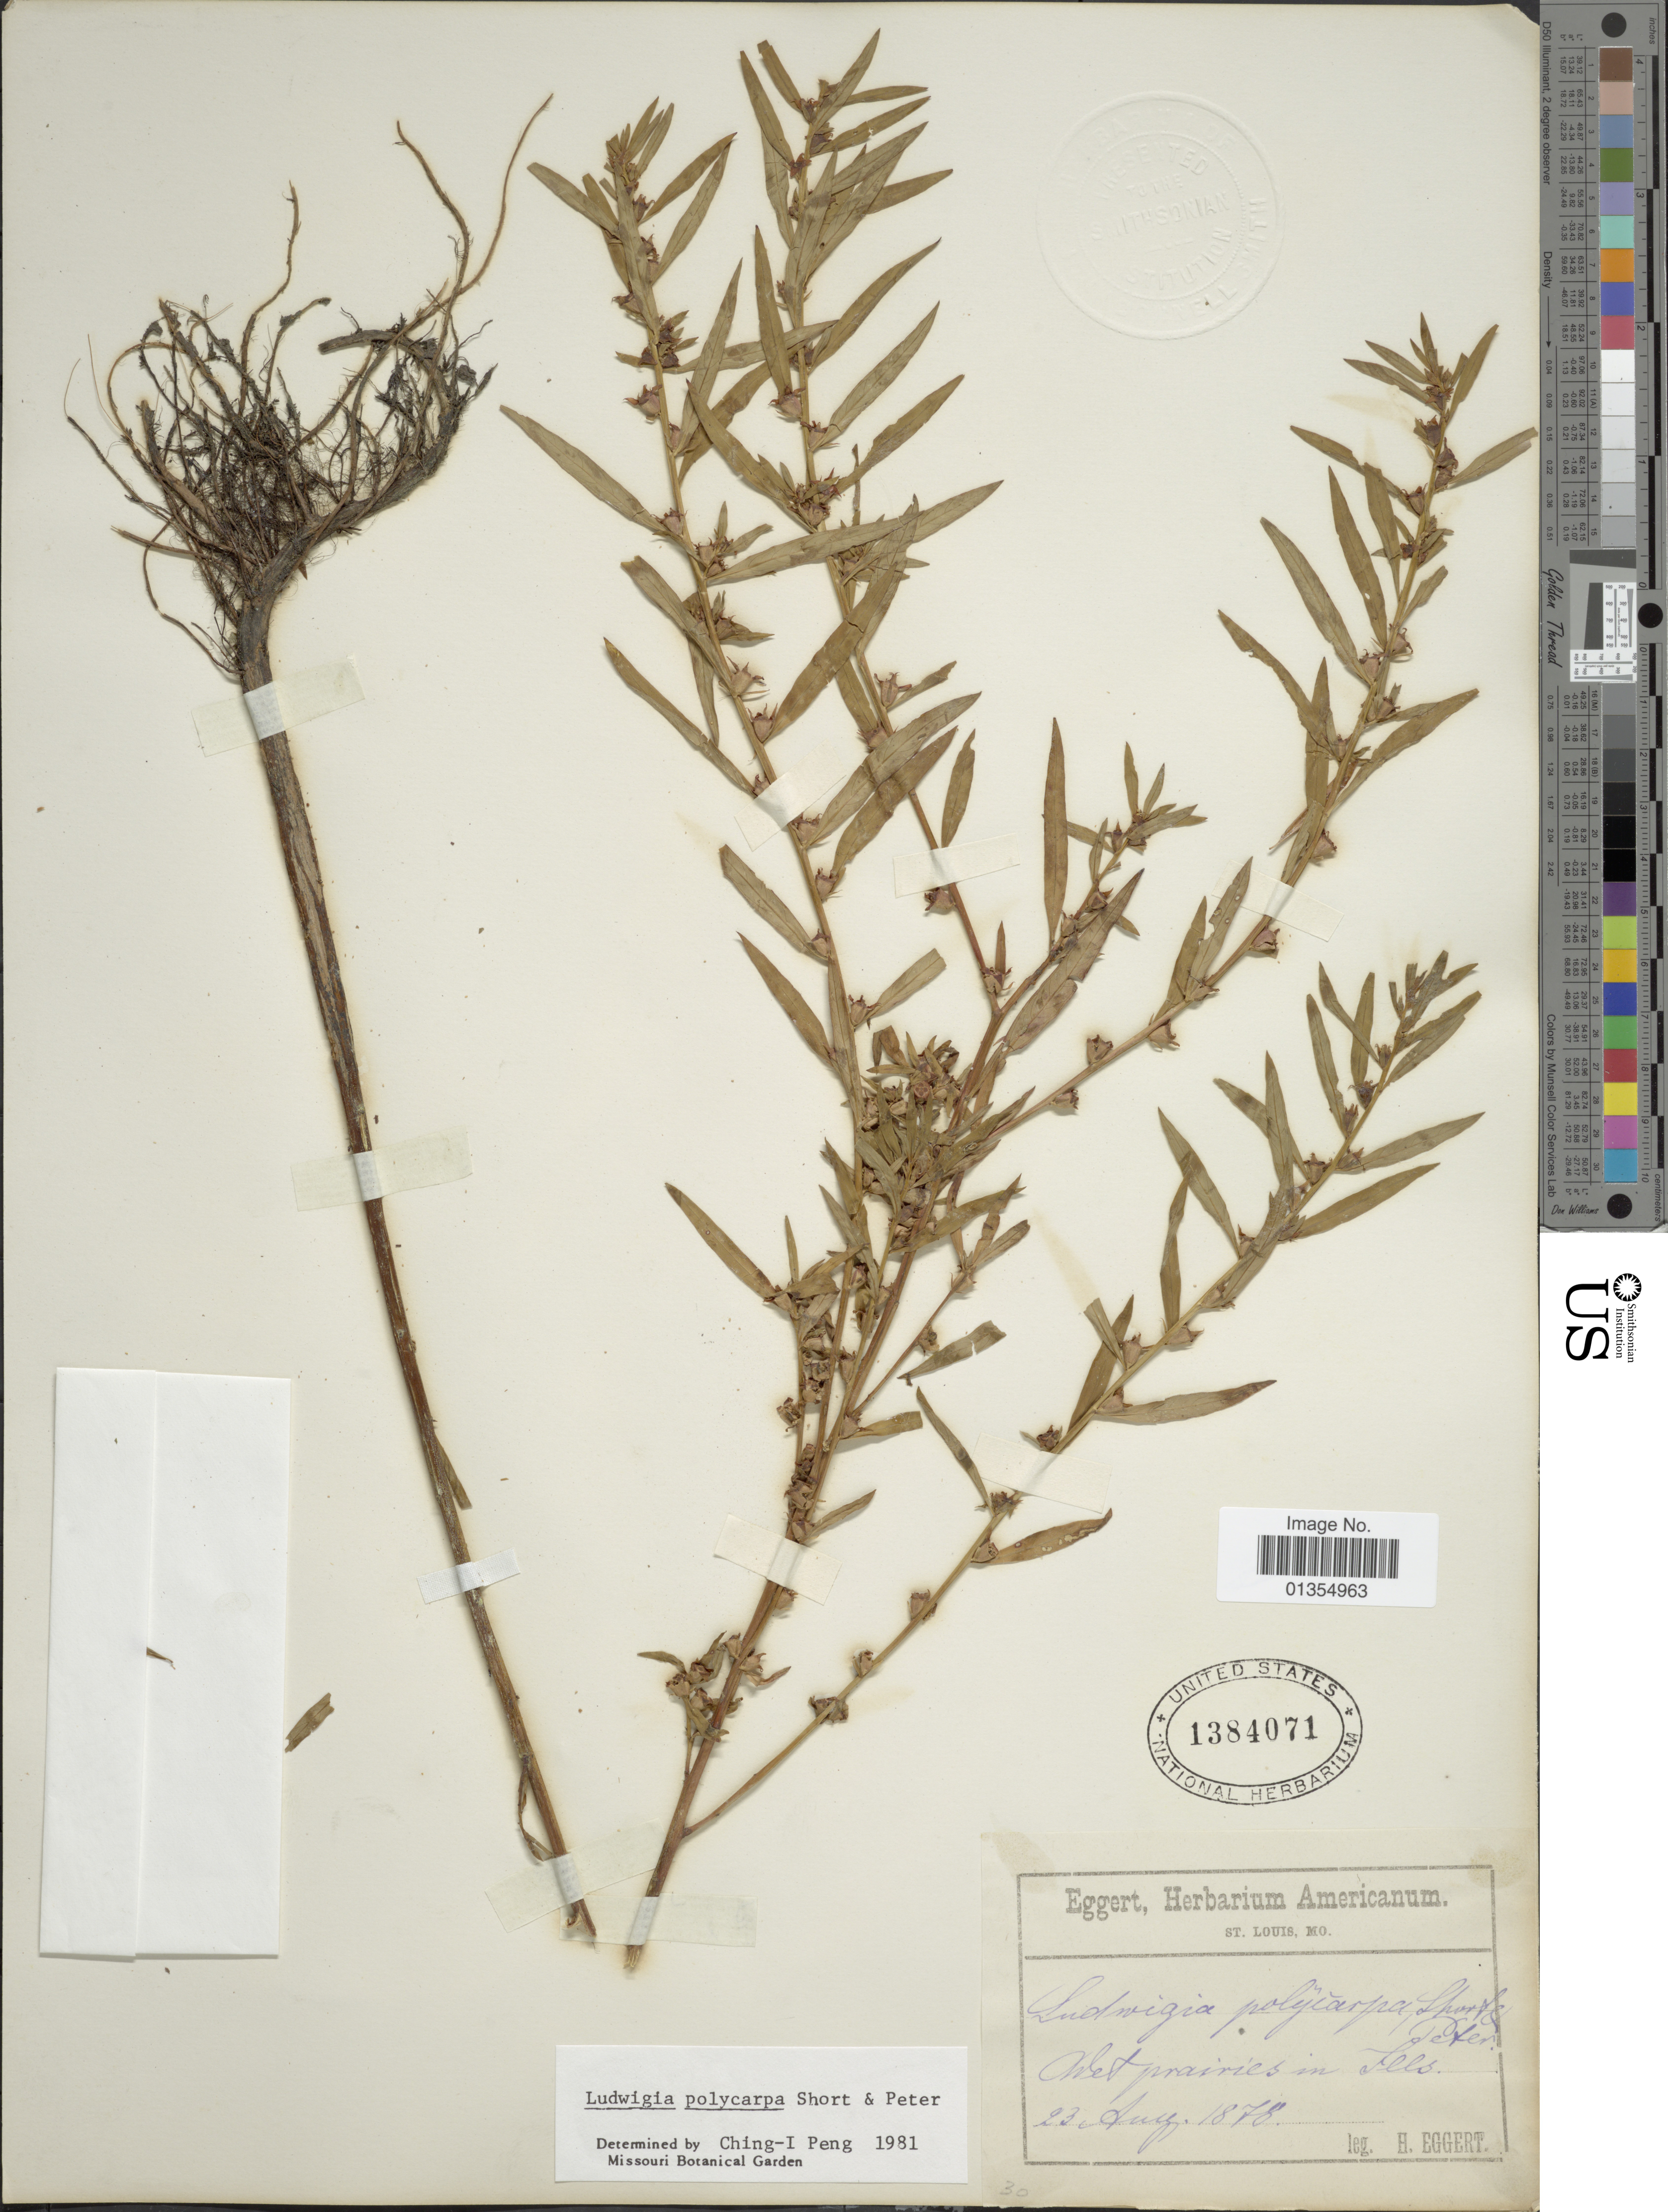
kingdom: Plantae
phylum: Tracheophyta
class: Magnoliopsida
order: Myrtales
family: Onagraceae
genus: Ludwigia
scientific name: Ludwigia polycarpa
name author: Short & R. Peter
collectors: H. Eggert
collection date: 1878-08-23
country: United States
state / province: Illinois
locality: Wet prairies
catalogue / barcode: US 1384071